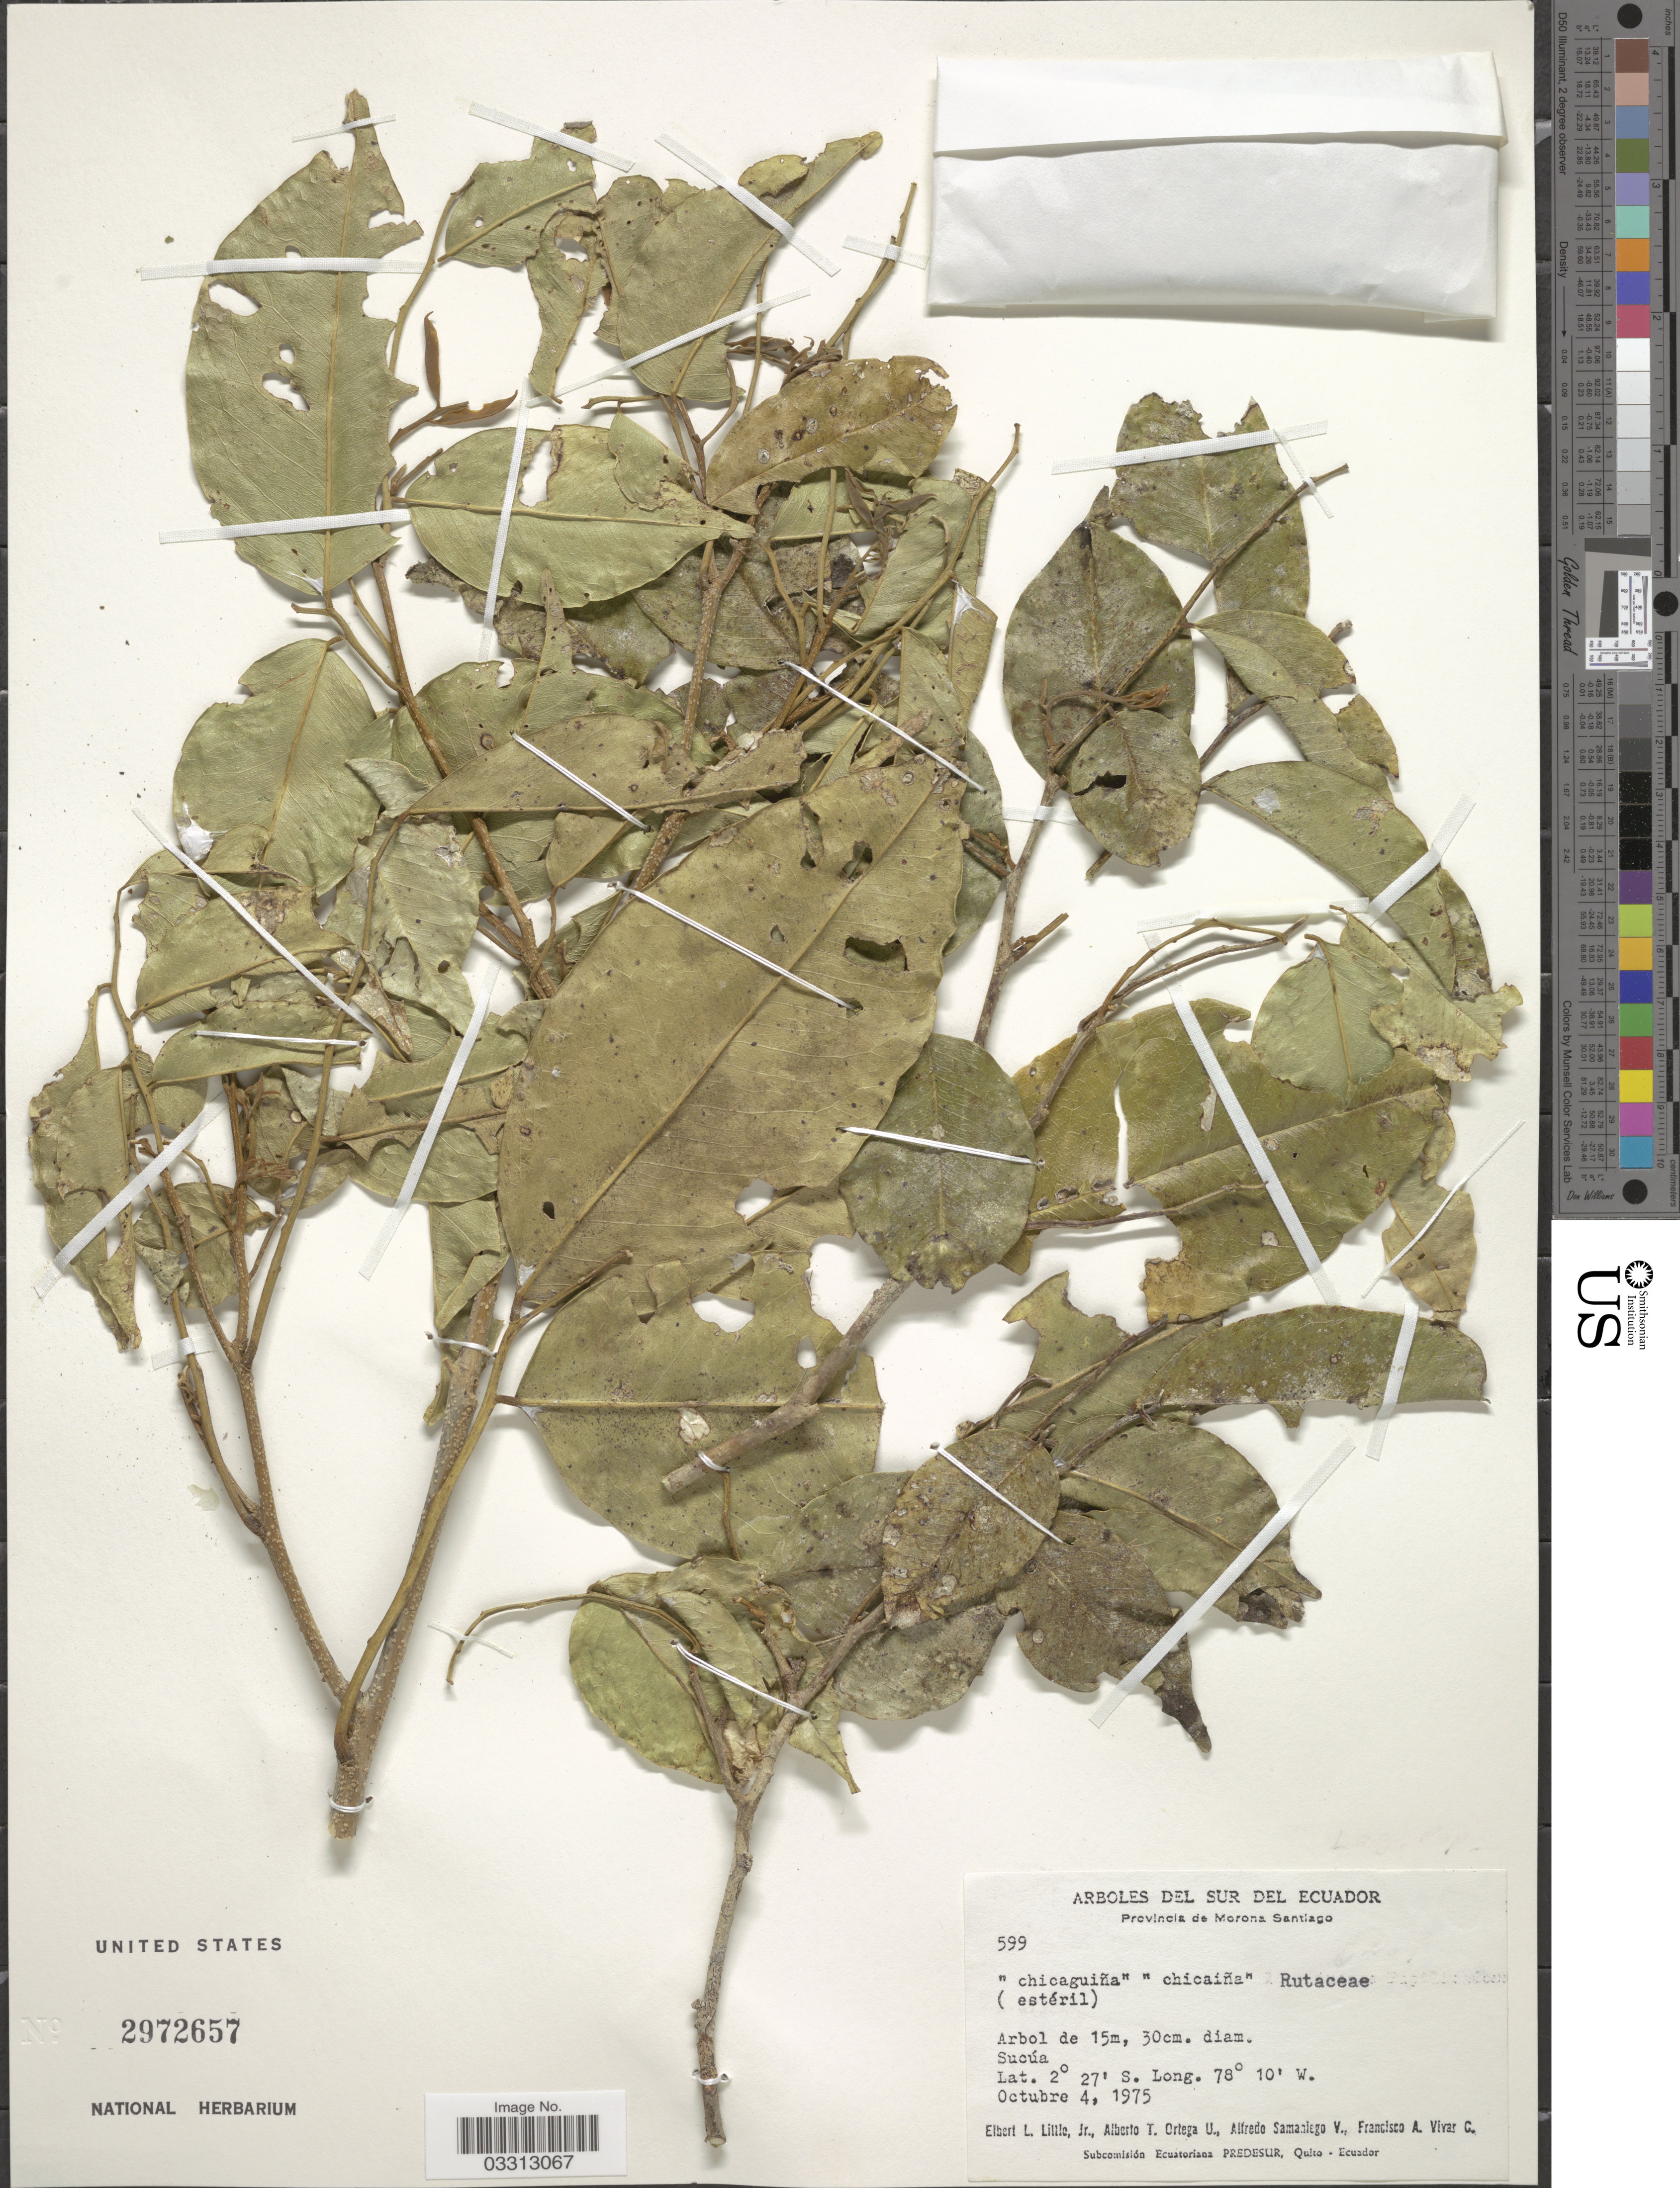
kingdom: Plantae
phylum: Tracheophyta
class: Magnoliopsida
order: Fabales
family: Fabaceae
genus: Myroxylon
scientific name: Myroxylon sp.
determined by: Trujillo, A. M.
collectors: E. L. Little, A. T. Ortega U., A. V. Samaniego & F. A. Vivar C.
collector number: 599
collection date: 1975-10-04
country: Ecuador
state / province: Morona-Santiago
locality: Sur del Ecuador. Provincia de Morona Santiago. Sucúa.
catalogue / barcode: US 2972657